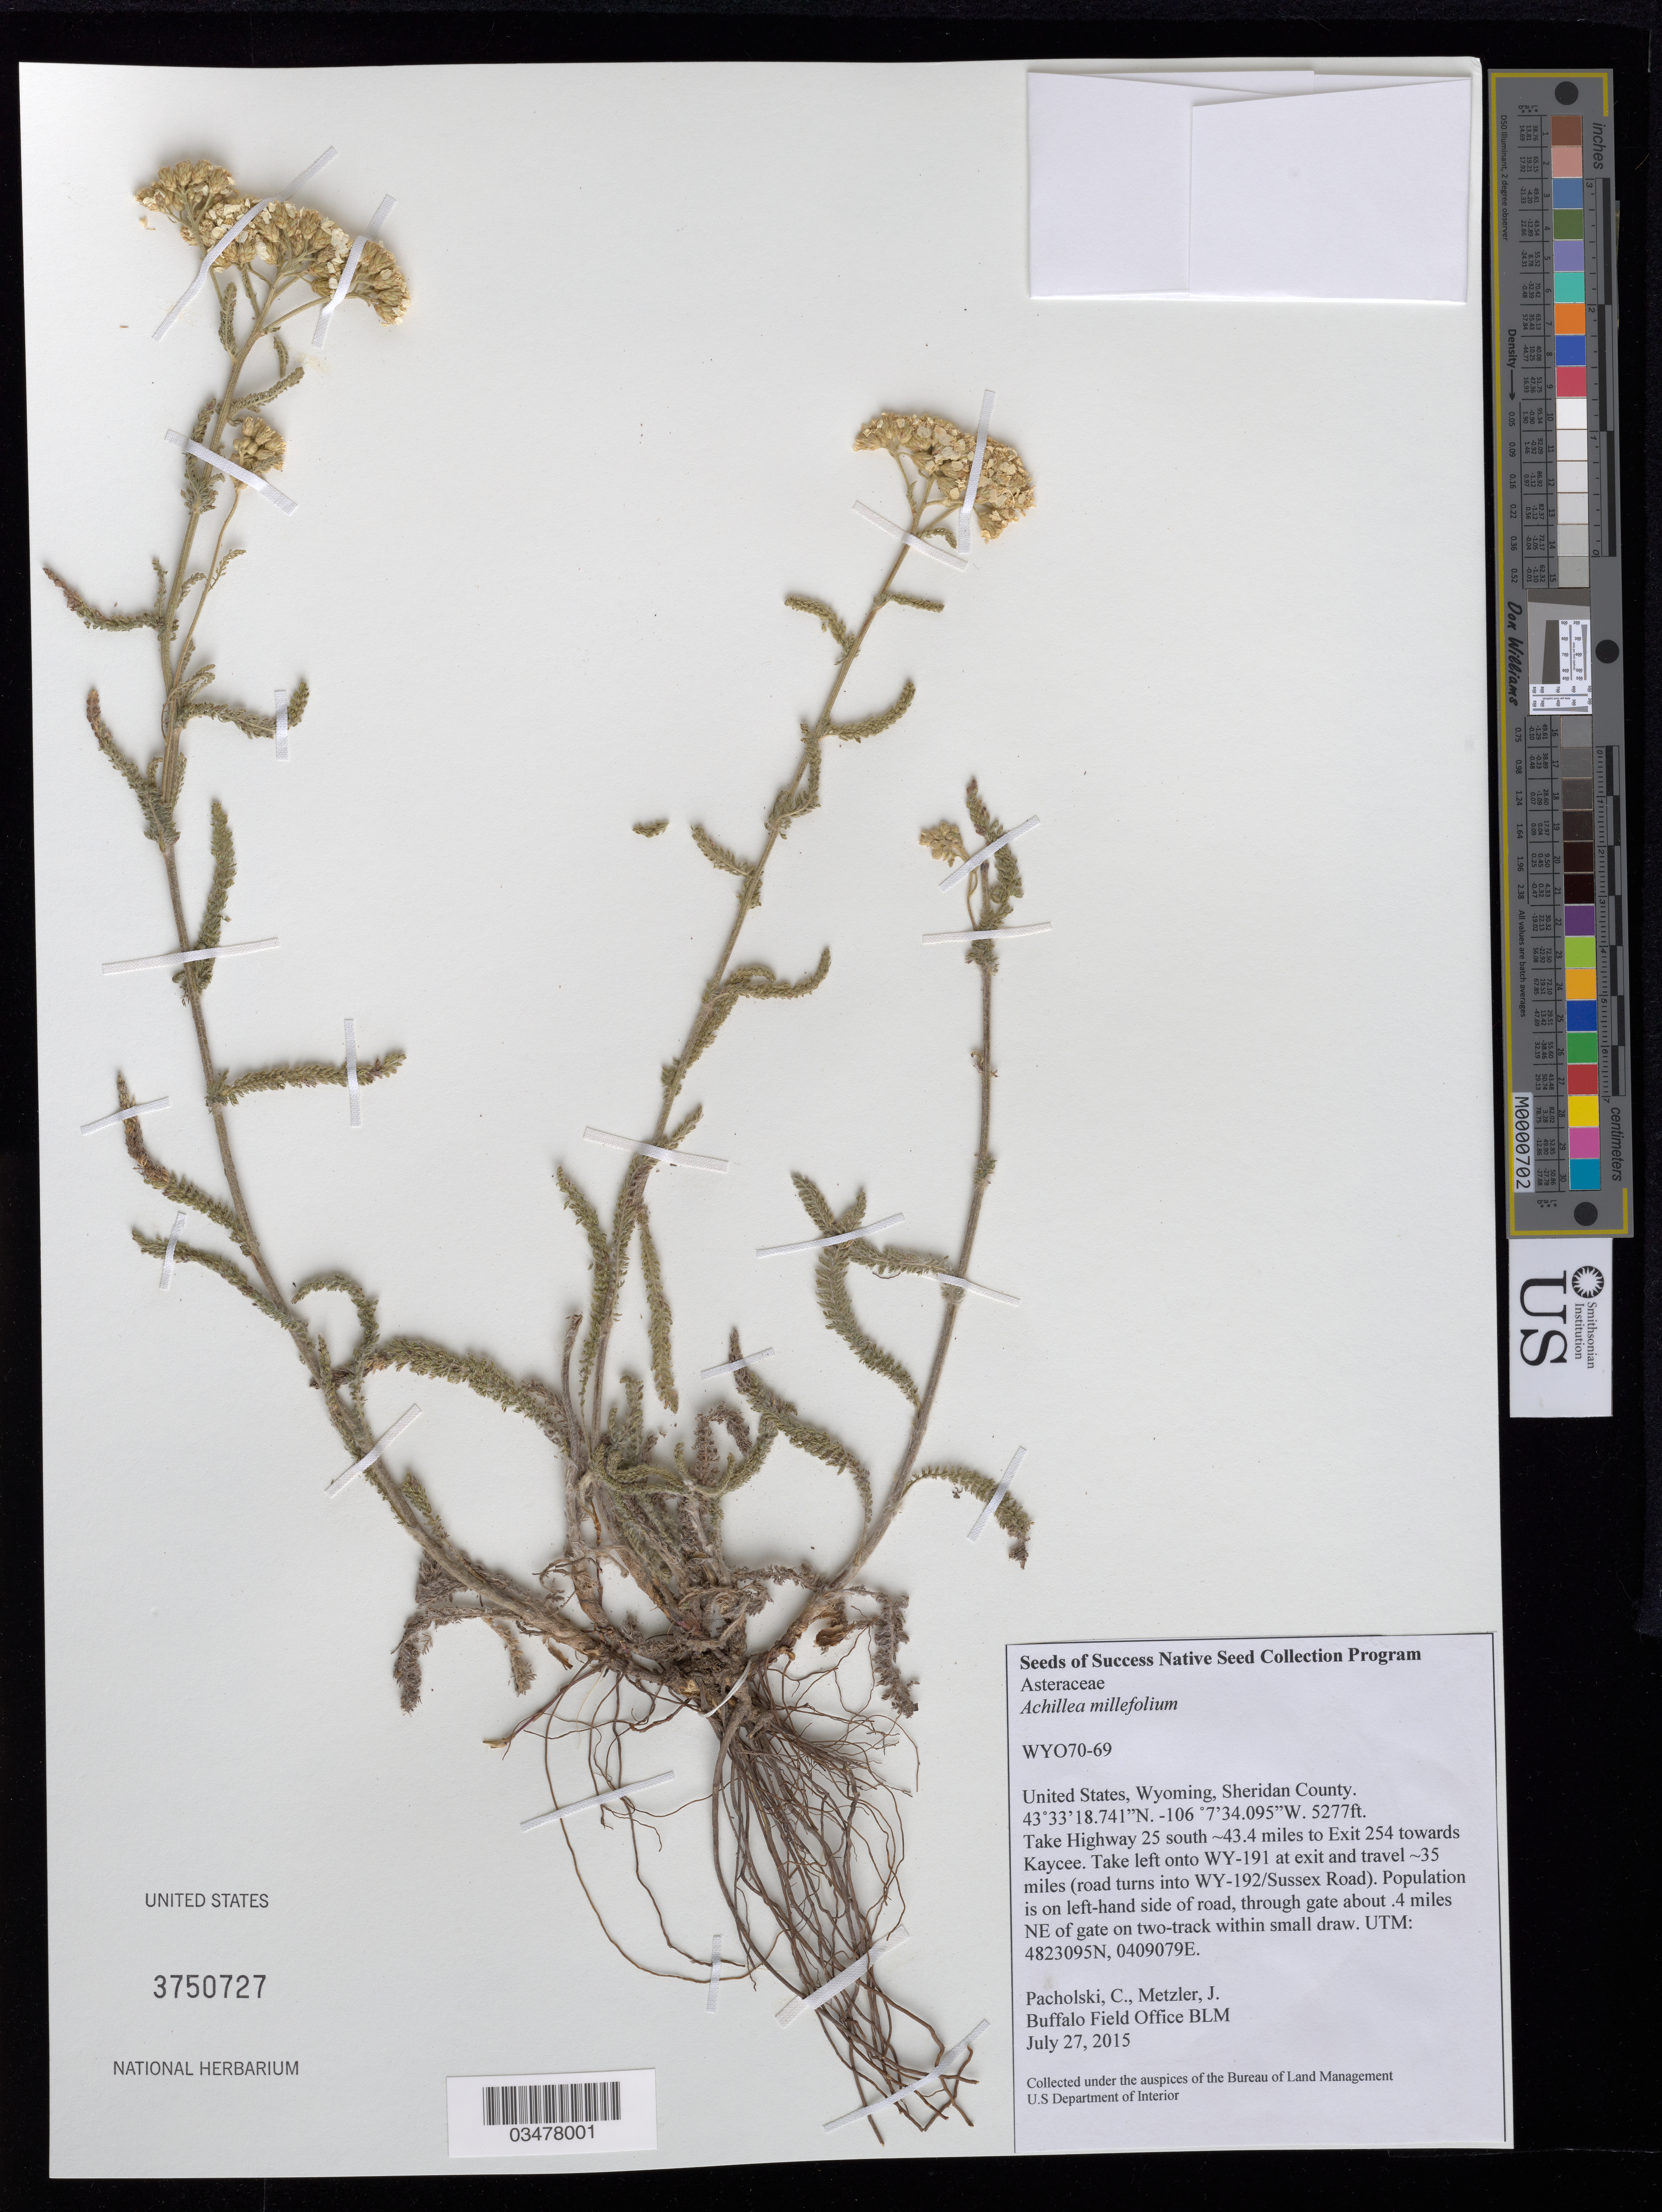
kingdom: Plantae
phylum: Tracheophyta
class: Magnoliopsida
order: Asterales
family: Asteraceae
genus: Achillea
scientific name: Achillea millefolium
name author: L.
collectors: C. Pacholski & J. Metzler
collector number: WY070-69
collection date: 2015-07-27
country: United States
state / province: Wyoming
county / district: Sheridan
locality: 35 mi. on WY-191 ( it turns into WY-192/Sussex Rd).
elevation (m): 1608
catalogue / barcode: US 3750727